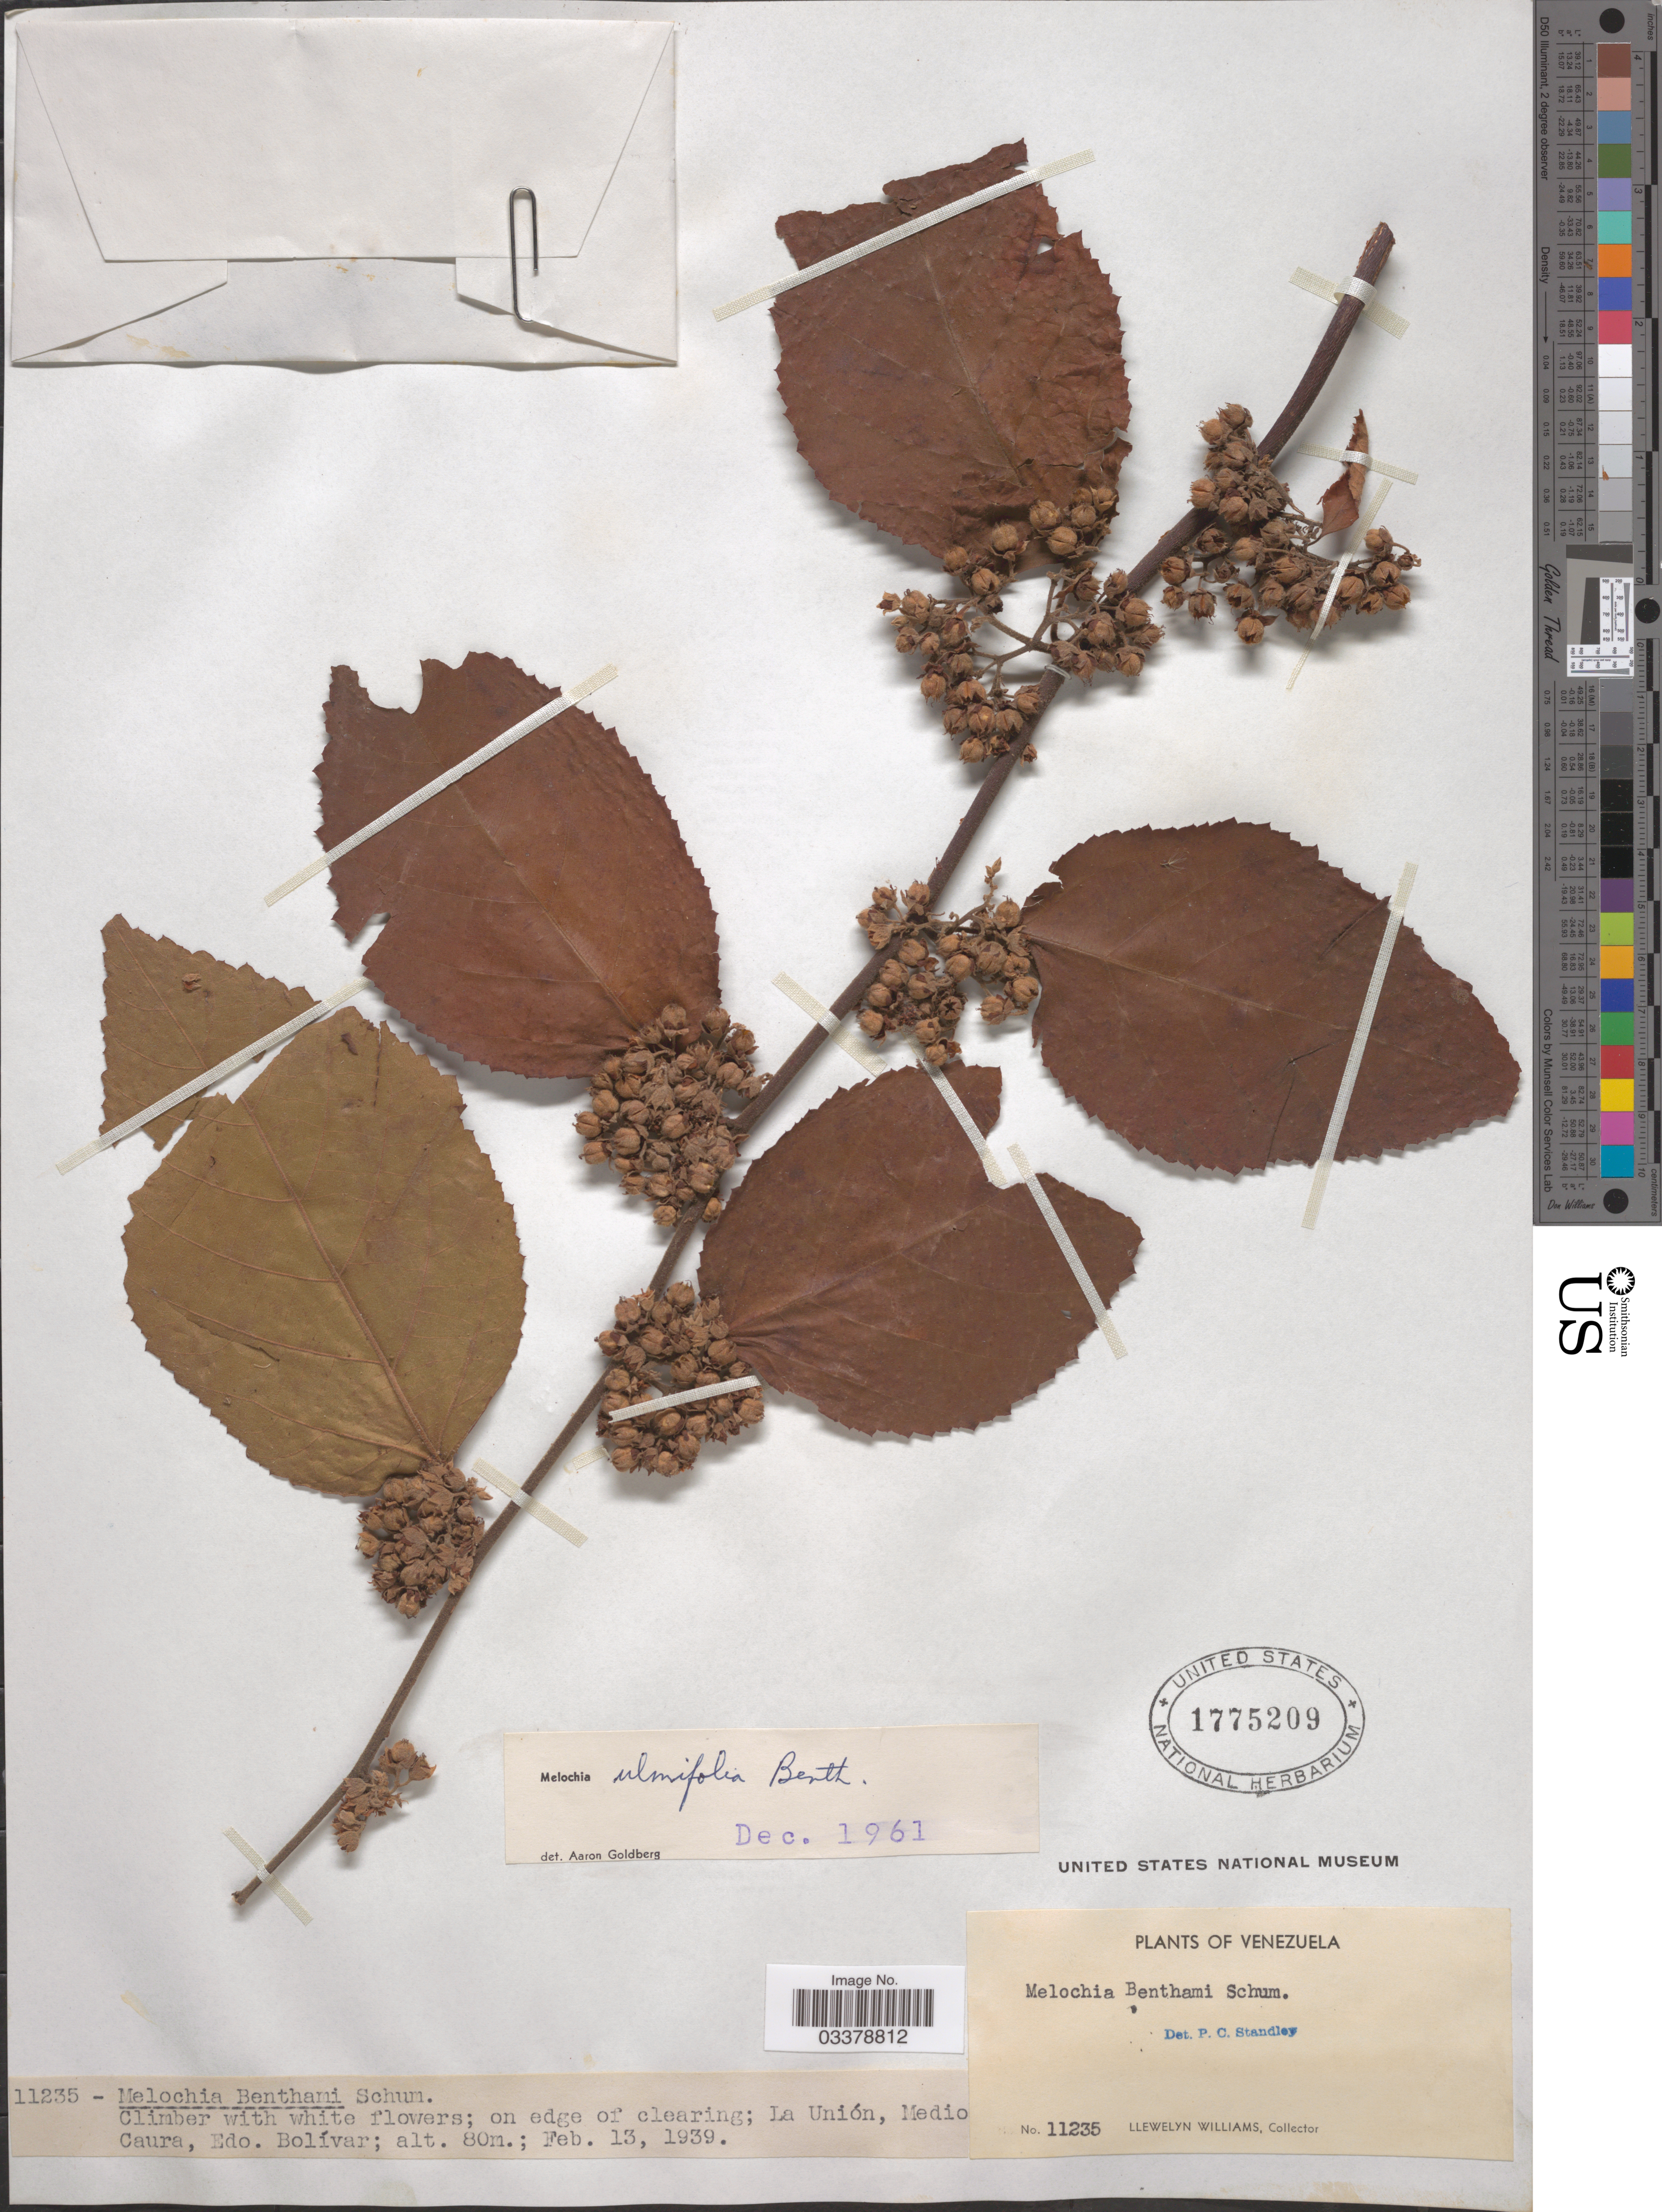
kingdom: Plantae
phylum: Tracheophyta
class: Magnoliopsida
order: Malvales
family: Malvaceae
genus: Melochia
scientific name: Melochia ulmifolia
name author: Benth.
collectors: Ll. Williams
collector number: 11235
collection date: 1939-02-13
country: Venezuela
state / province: Bolivar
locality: La Unión, Medio Caura.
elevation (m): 80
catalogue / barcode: US 1775209